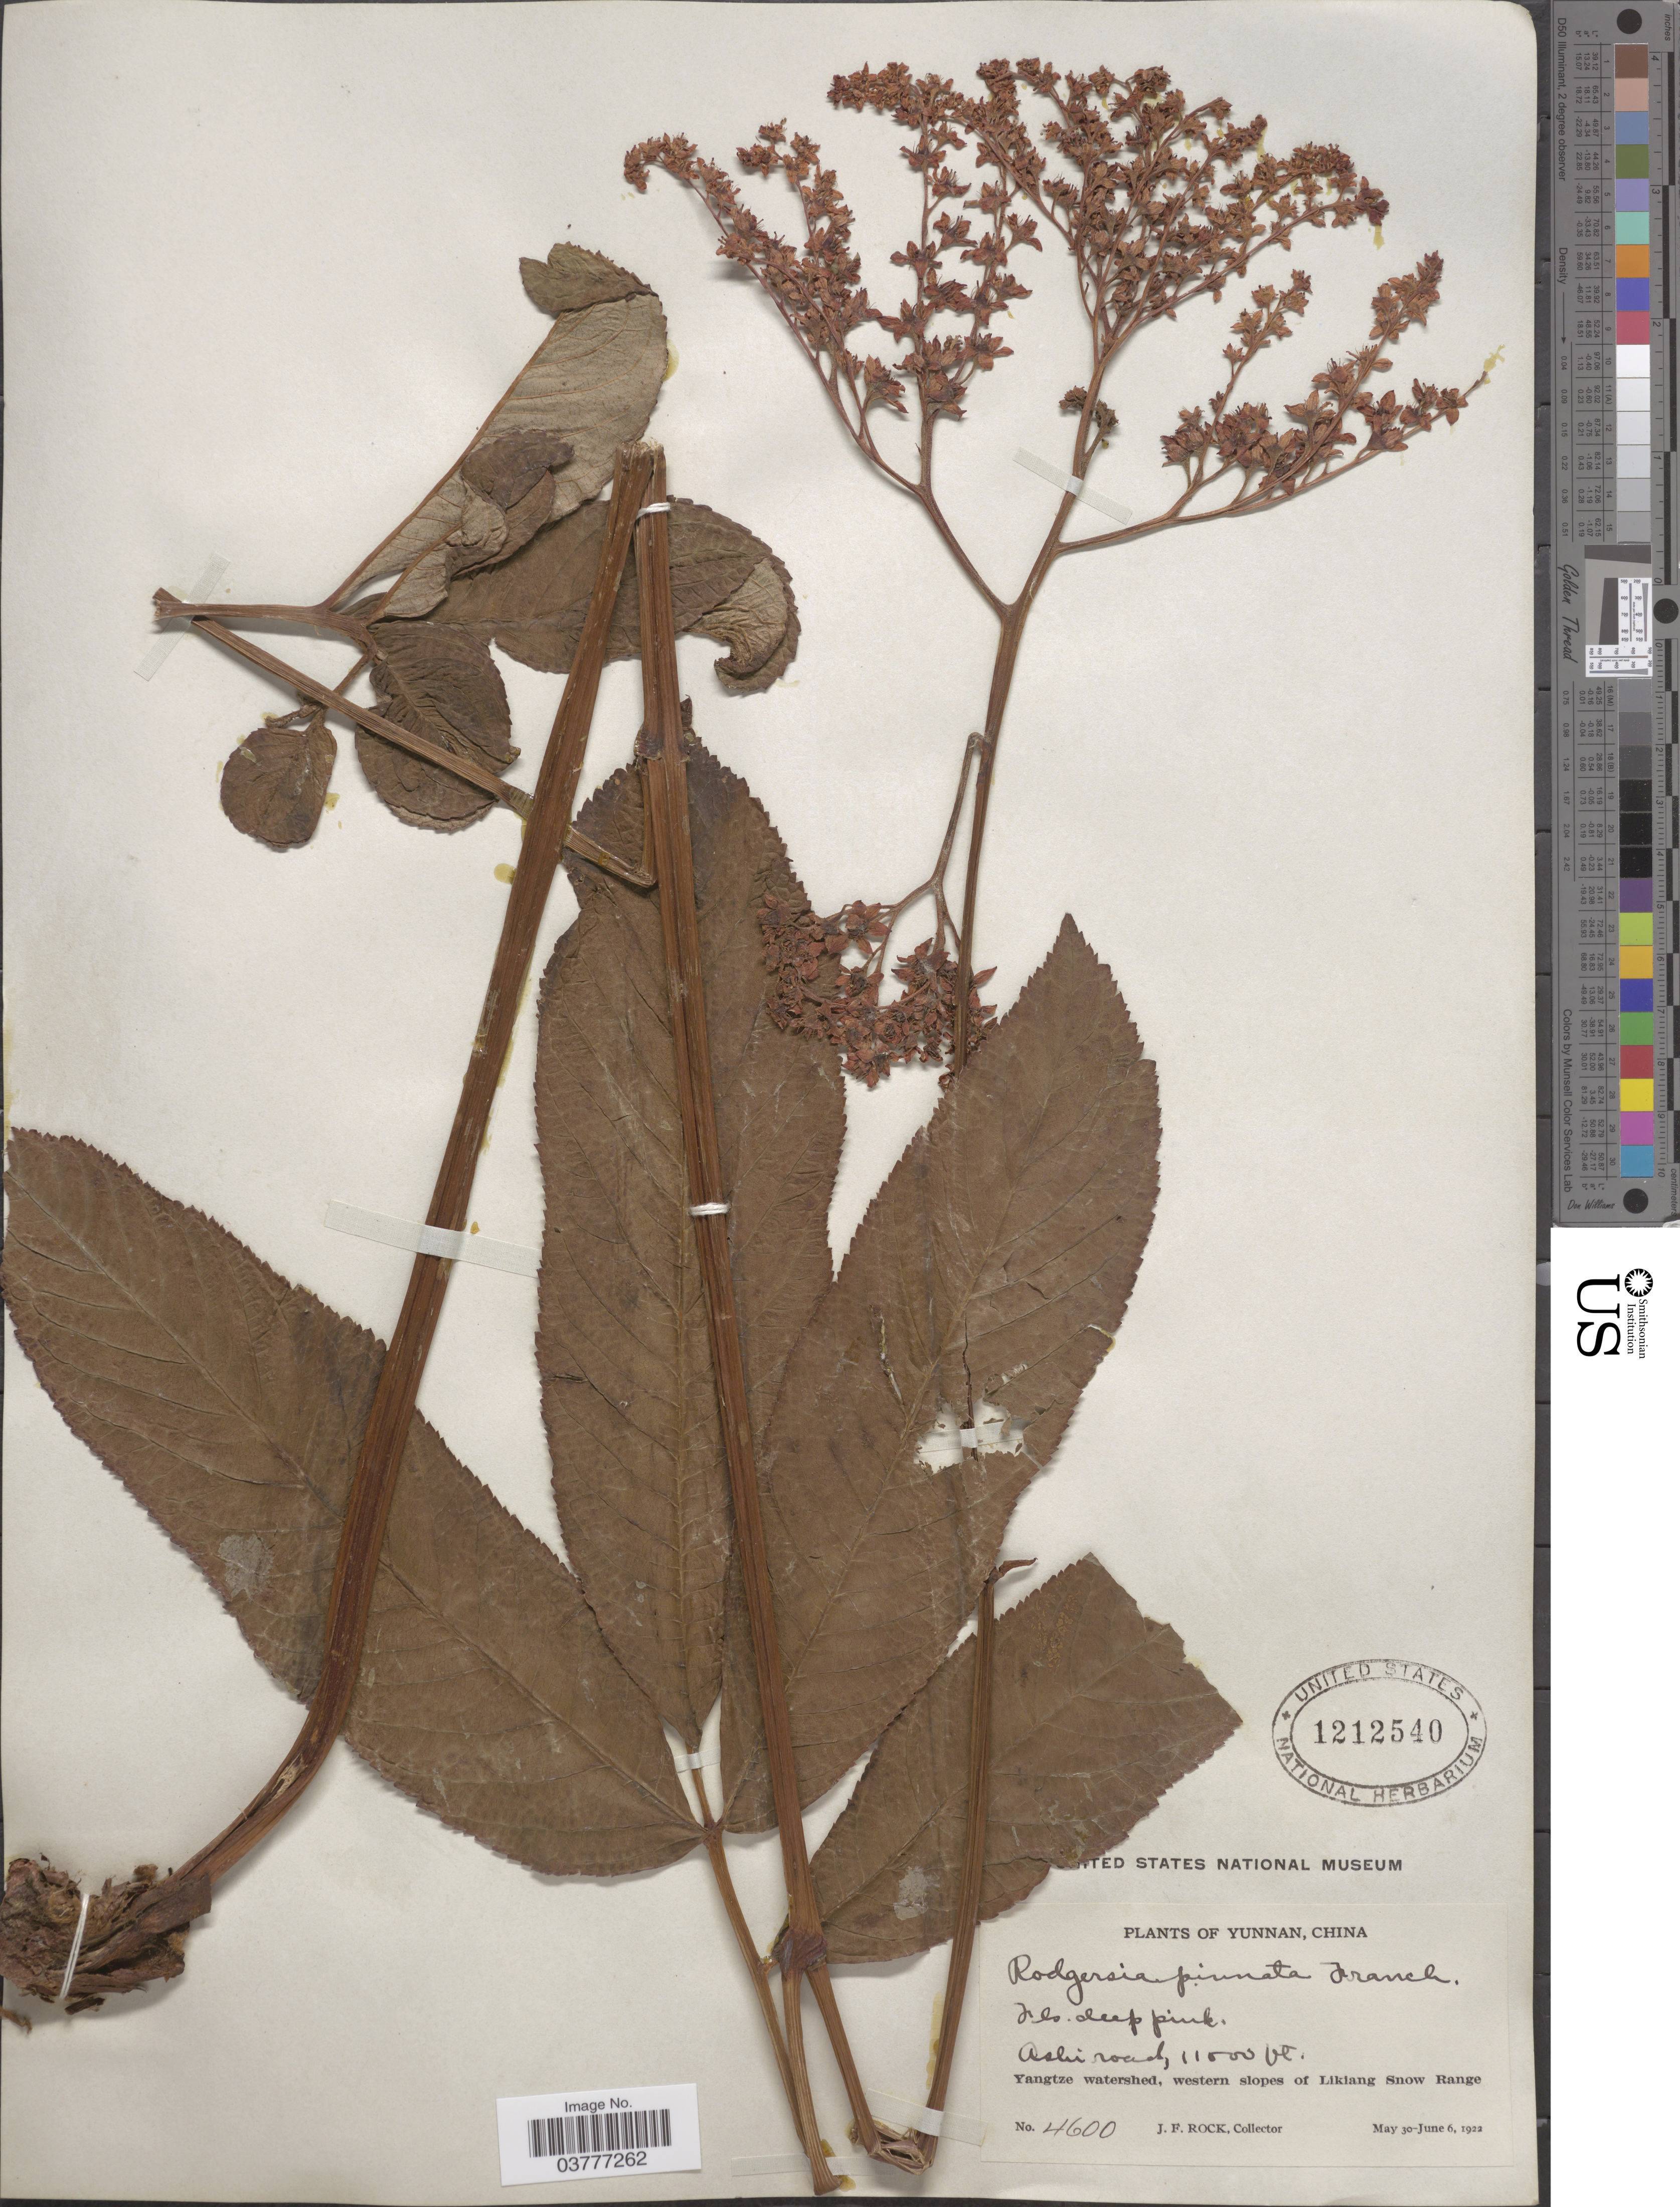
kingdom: Plantae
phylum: Tracheophyta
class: Magnoliopsida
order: Saxifragales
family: Saxifragaceae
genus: Rodgersia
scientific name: Rodgersia pinnata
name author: Franch.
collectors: J. Rock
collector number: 4600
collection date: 1922-05-30/1922-06-06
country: China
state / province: Yunnan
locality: Ashi road. Yangtze watershed, western slopes of Likiang Snow Range.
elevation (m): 3353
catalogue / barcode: US 1212540